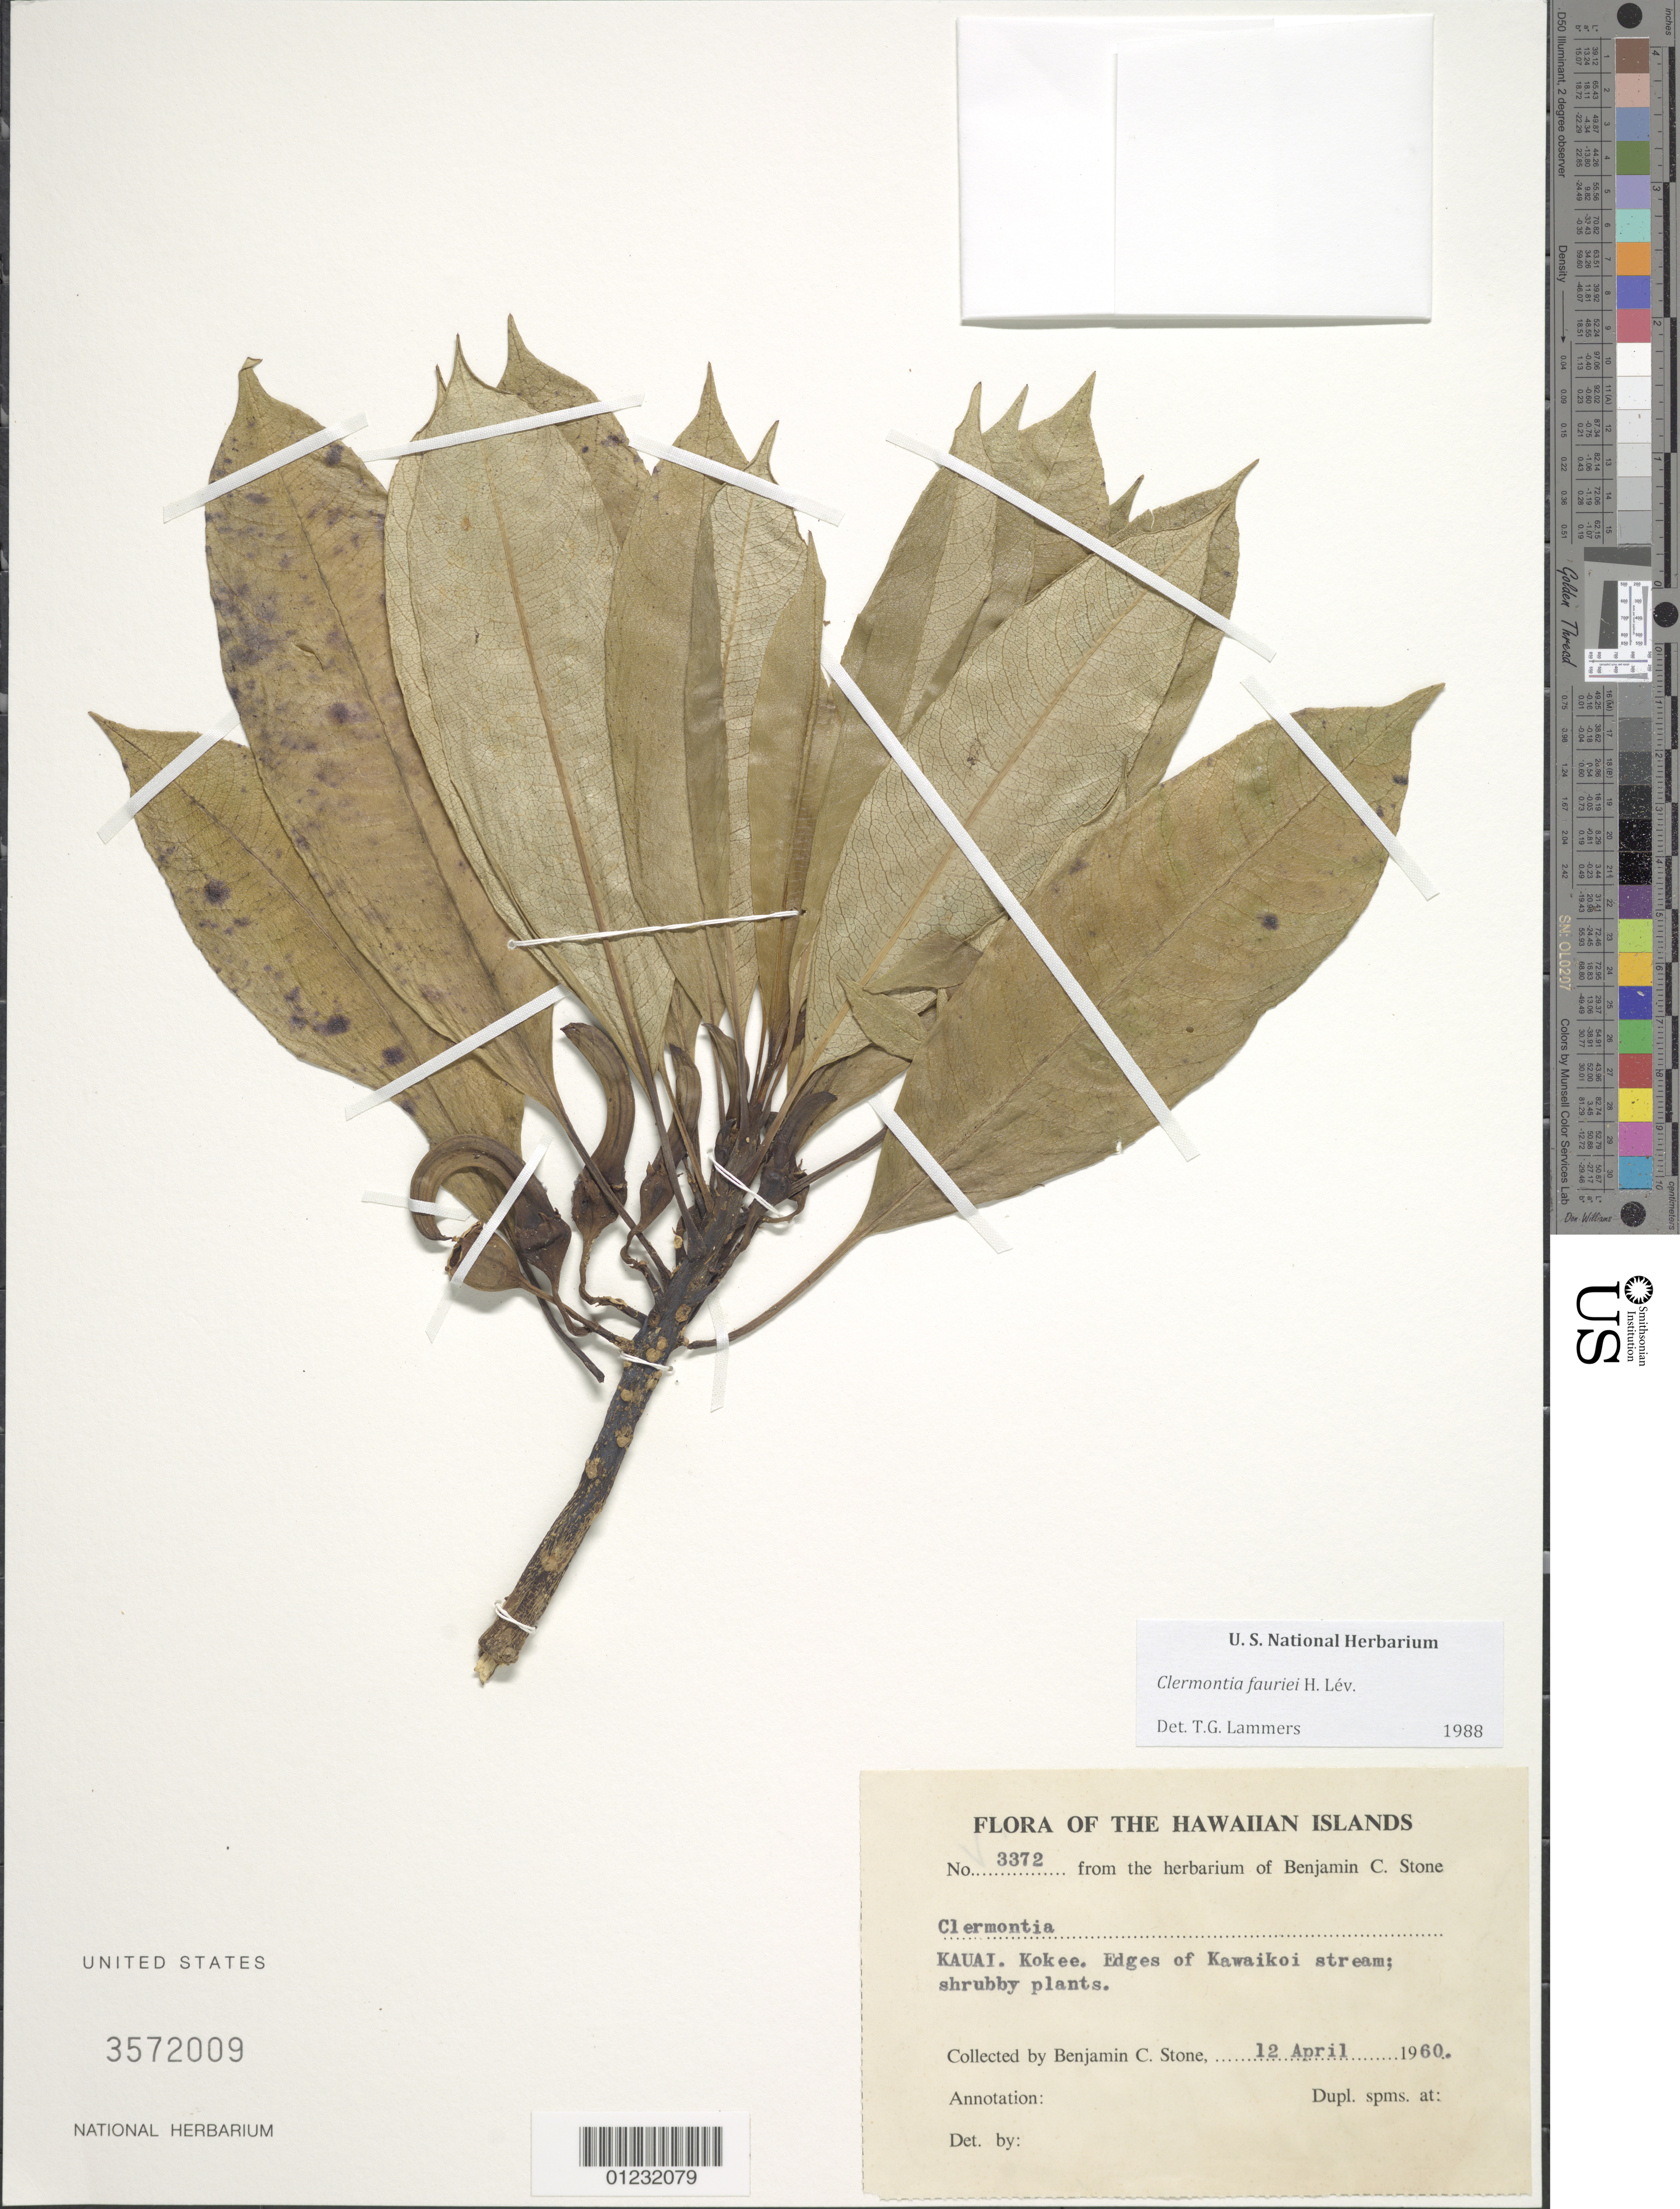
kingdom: Plantae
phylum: Tracheophyta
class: Magnoliopsida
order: Asterales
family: Campanulaceae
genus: Clermontia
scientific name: Clermontia fauriei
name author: H. Lév.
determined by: Lammers, T. G.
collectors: B. C. Stone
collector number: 3372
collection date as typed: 12 Apr 1960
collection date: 1960-04-12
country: United States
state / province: Hawaii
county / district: Kauai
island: Kaua'i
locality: Kokee, edges of Kawaikoi stream.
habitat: Edges of Kawaikoi Stream.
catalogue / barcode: US 3572009